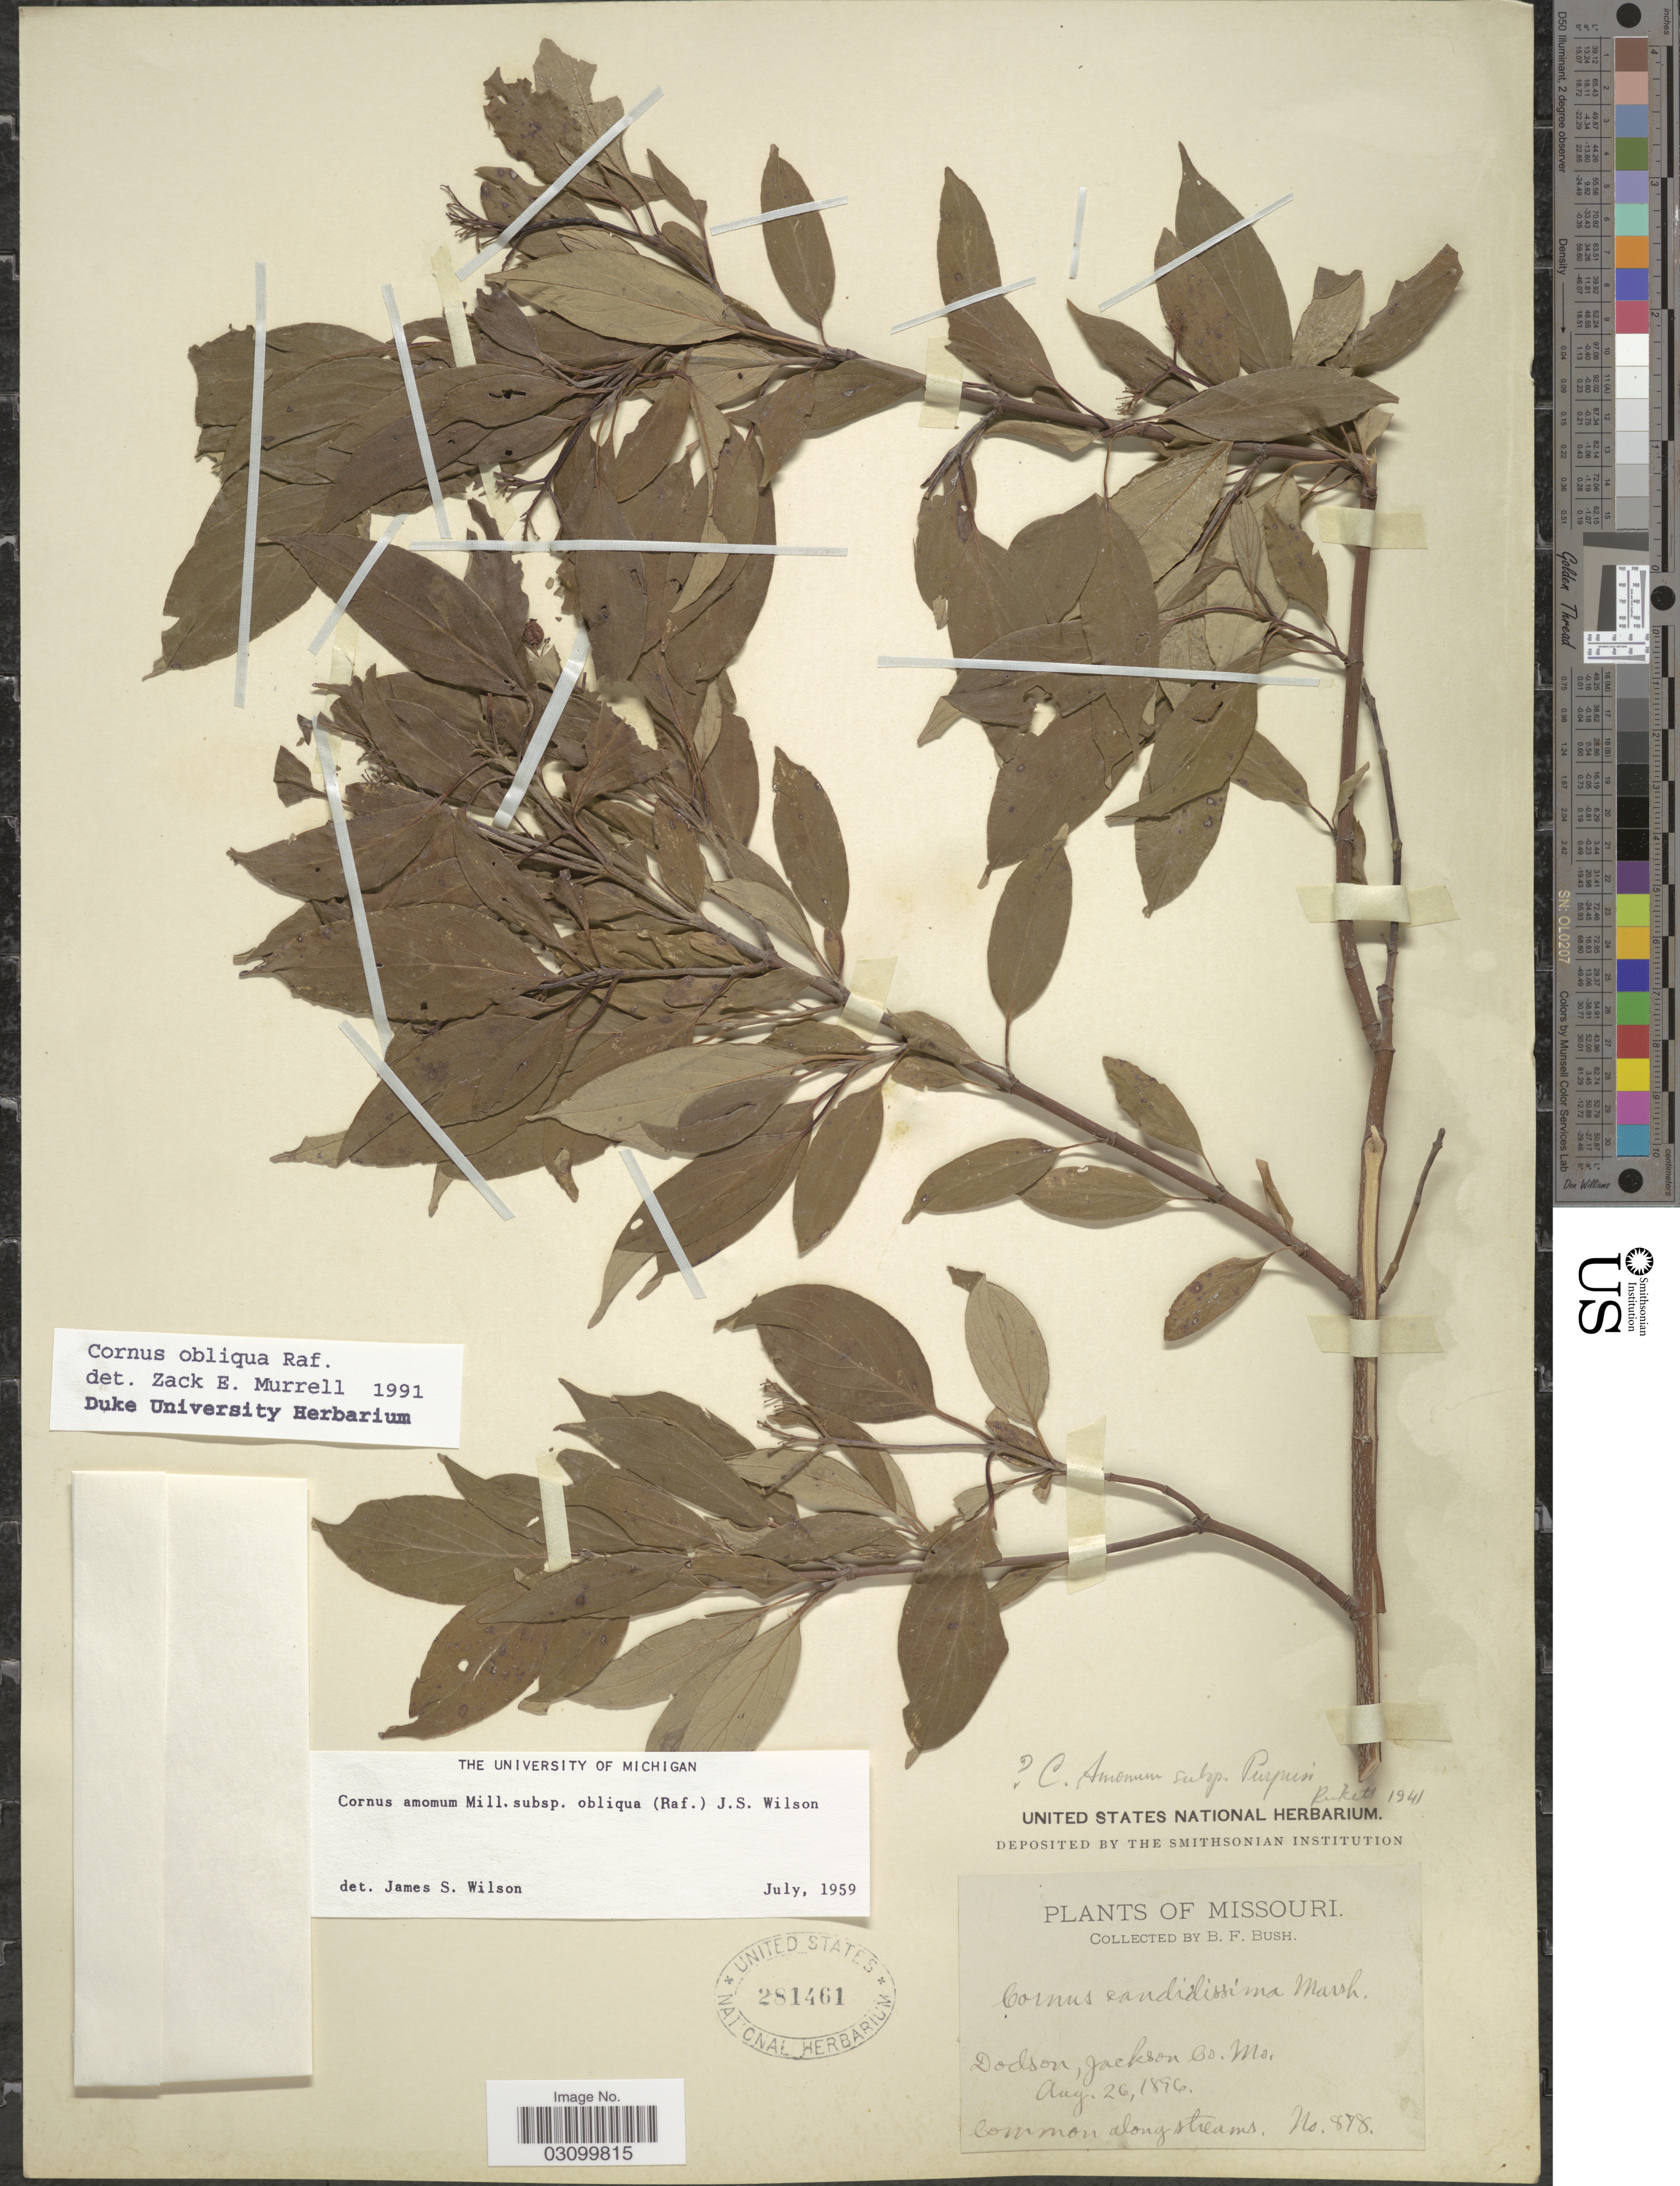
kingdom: Plantae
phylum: Tracheophyta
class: Magnoliopsida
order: Cornales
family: Cornaceae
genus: Cornus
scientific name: Cornus obliqua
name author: Raf.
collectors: B. F. Bush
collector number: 878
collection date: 1896-08-26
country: United States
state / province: Missouri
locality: Dodson, Jackson Co.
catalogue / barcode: US 281461